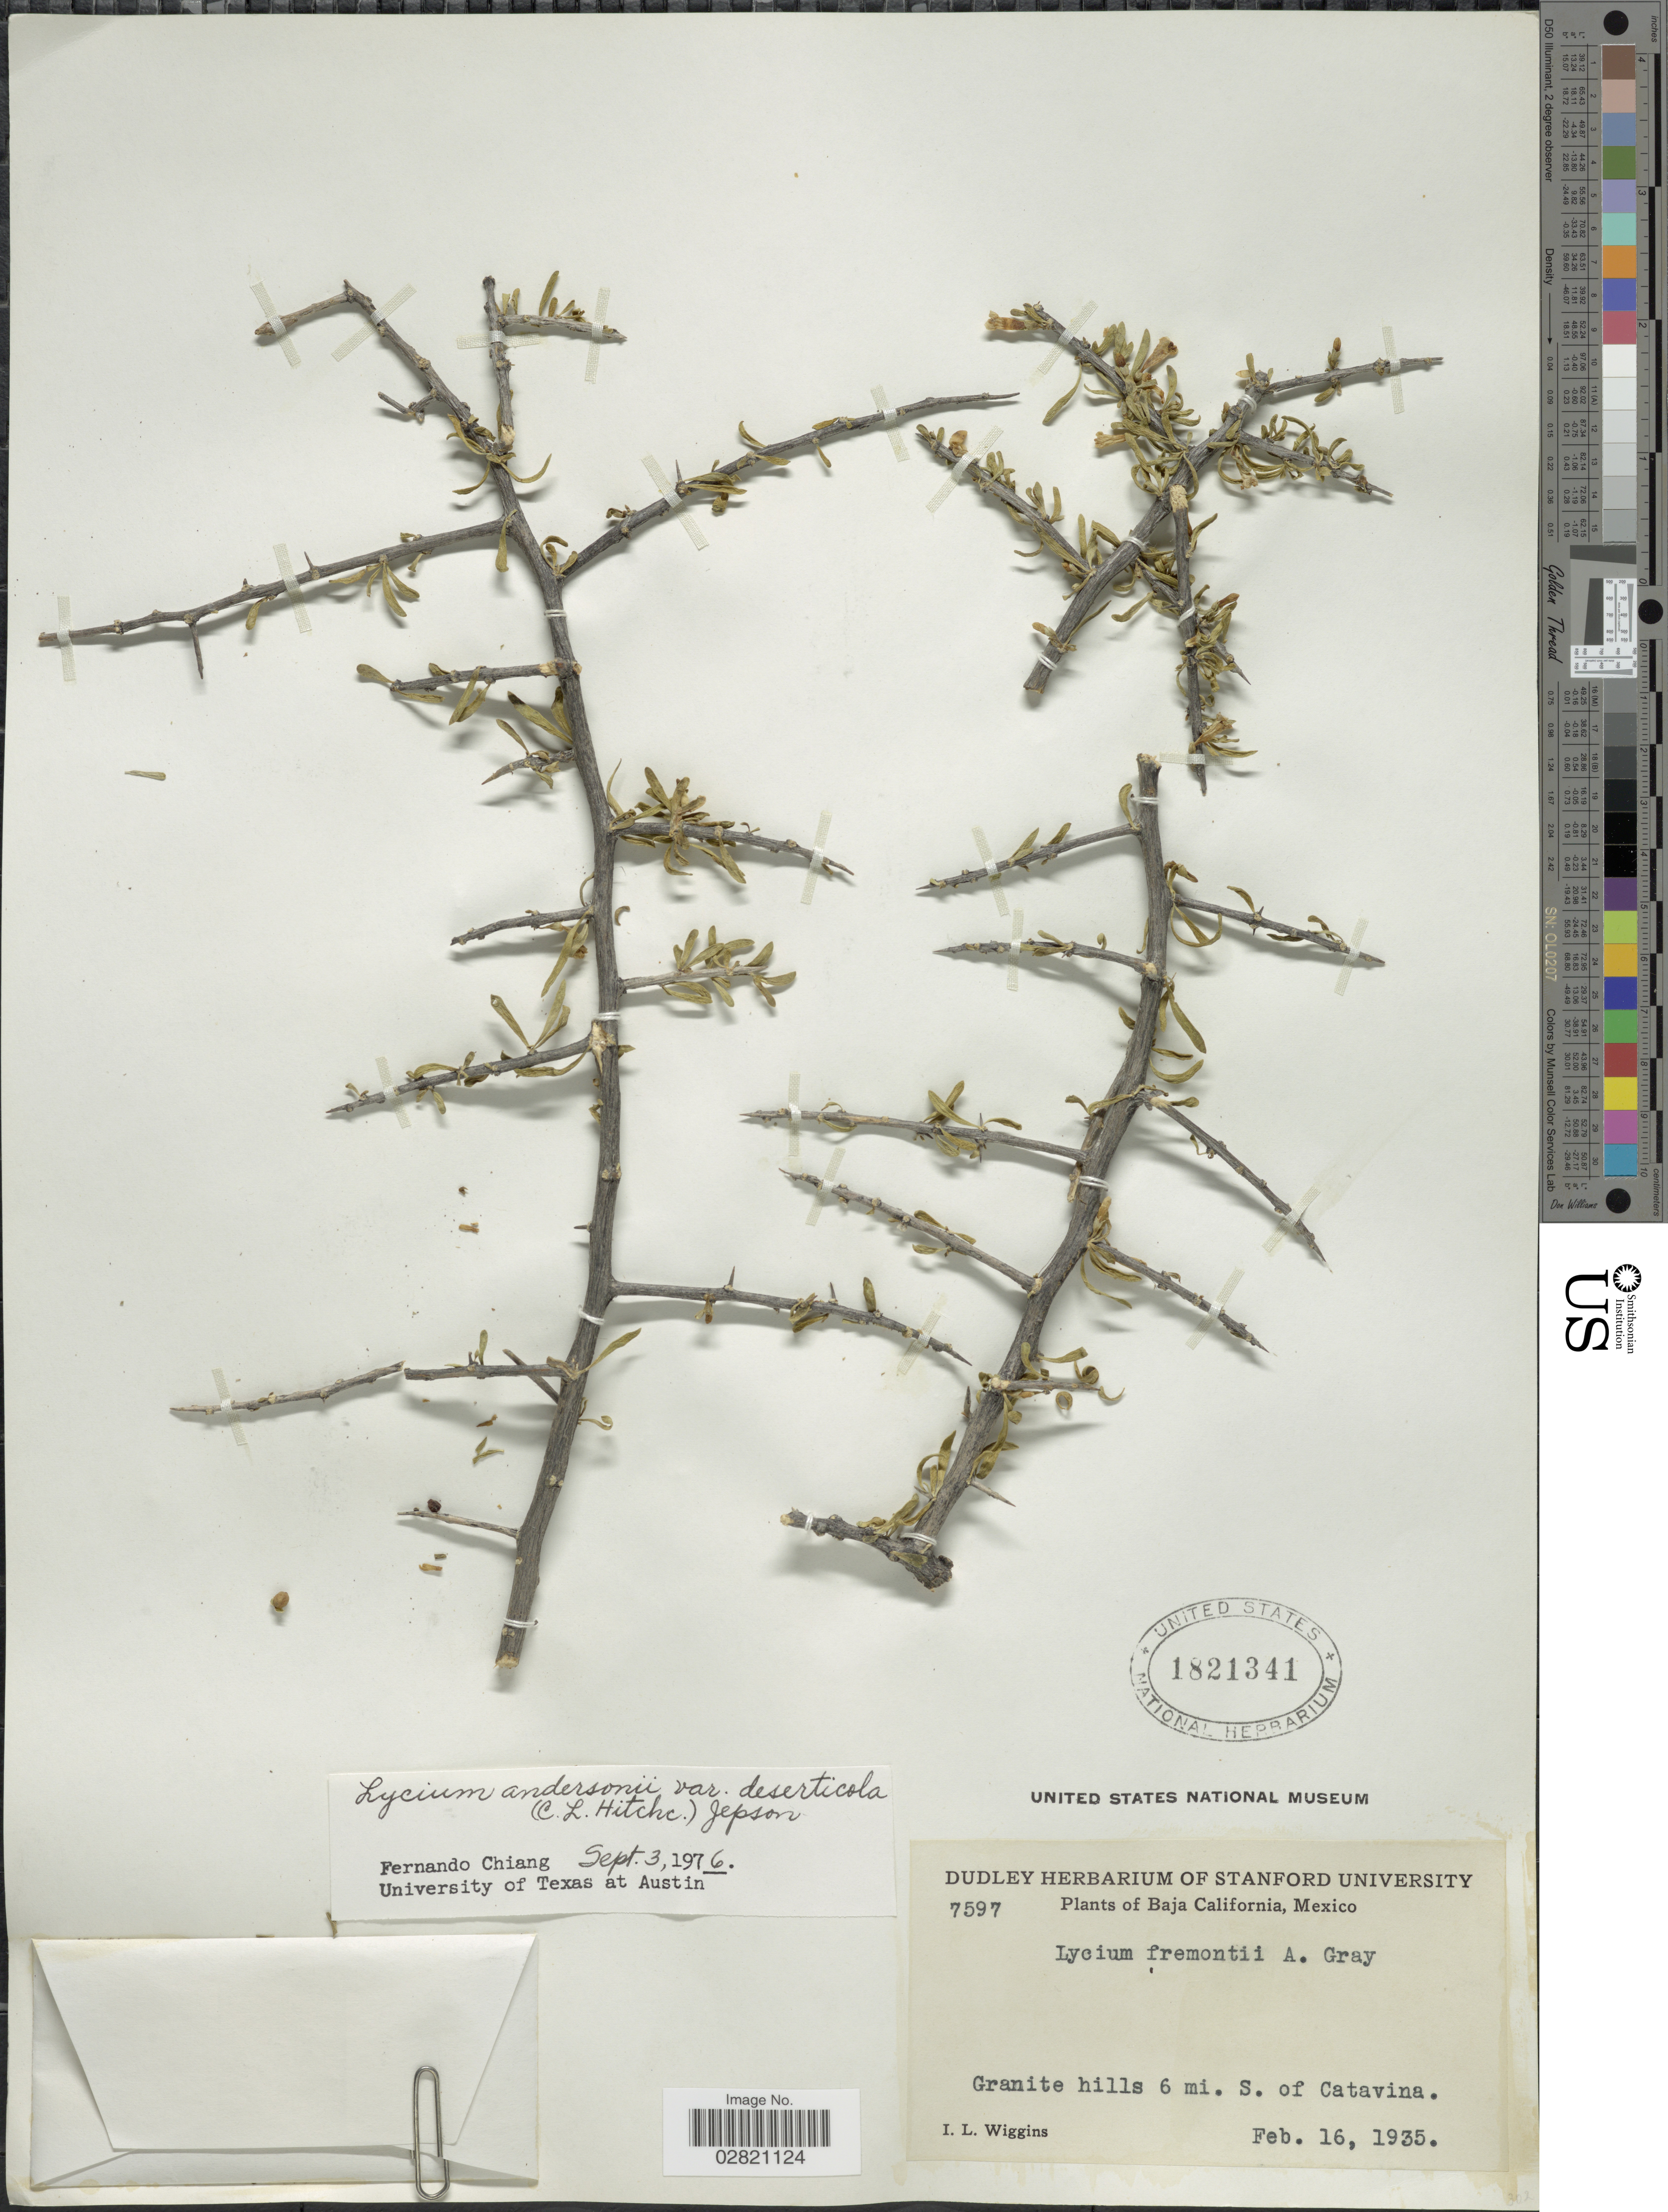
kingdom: Plantae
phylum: Tracheophyta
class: Magnoliopsida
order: Solanales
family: Solanaceae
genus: Lycium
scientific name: Lycium andersonii var. deserticola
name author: (C.L. Hitchc.) Jeps.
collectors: I. L. Wiggins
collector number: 7597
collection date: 1935-02-16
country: Mexico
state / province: Baja California Norte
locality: Granite hills 6 mi. S. of Catavina.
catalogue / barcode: US 1821341